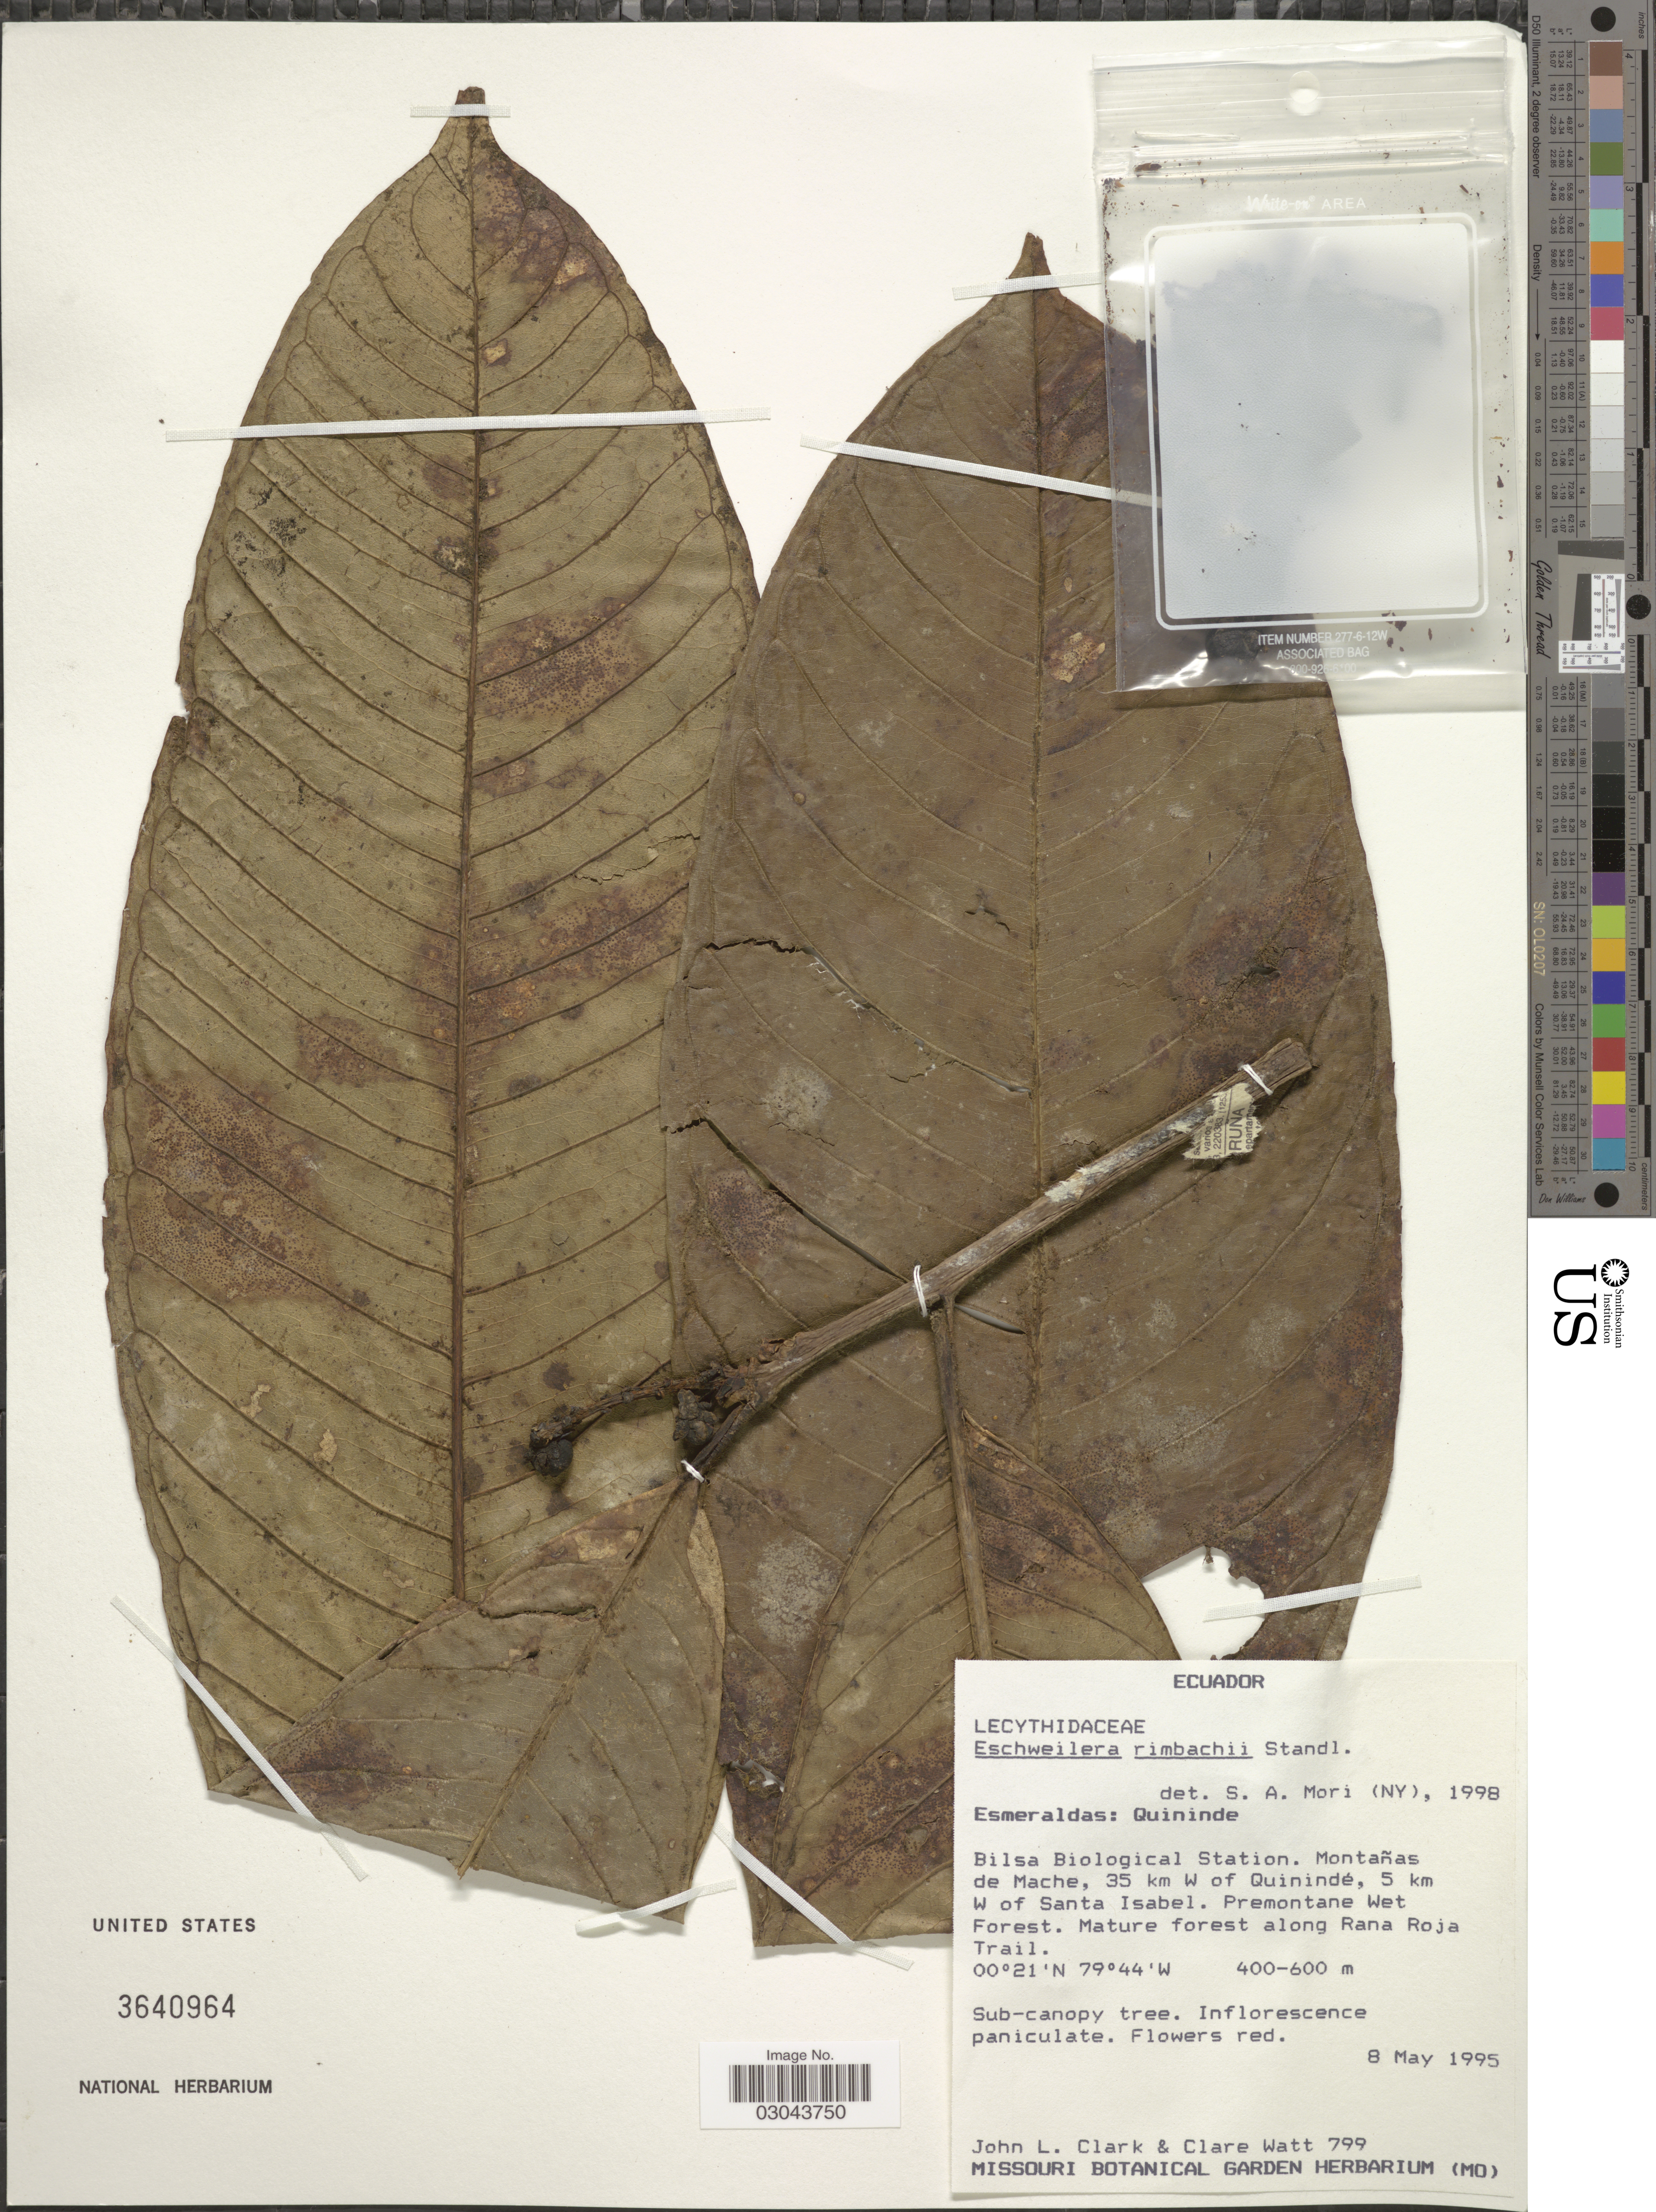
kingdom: Plantae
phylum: Tracheophyta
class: Magnoliopsida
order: Ericales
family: Lecythidaceae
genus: Eschweilera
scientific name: Eschweilera rimbachii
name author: Standl.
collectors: J. L. Clark & C. Watt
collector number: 799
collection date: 1995-05-08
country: Ecuador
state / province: Esmeraldas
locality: Quininde. Bilsa Biological Station. Montañas de Mache, 35 km W of Quinindé, 5 km W of Santa Isabel. Along Rana Roja Trail.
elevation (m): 400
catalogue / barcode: US 3640964